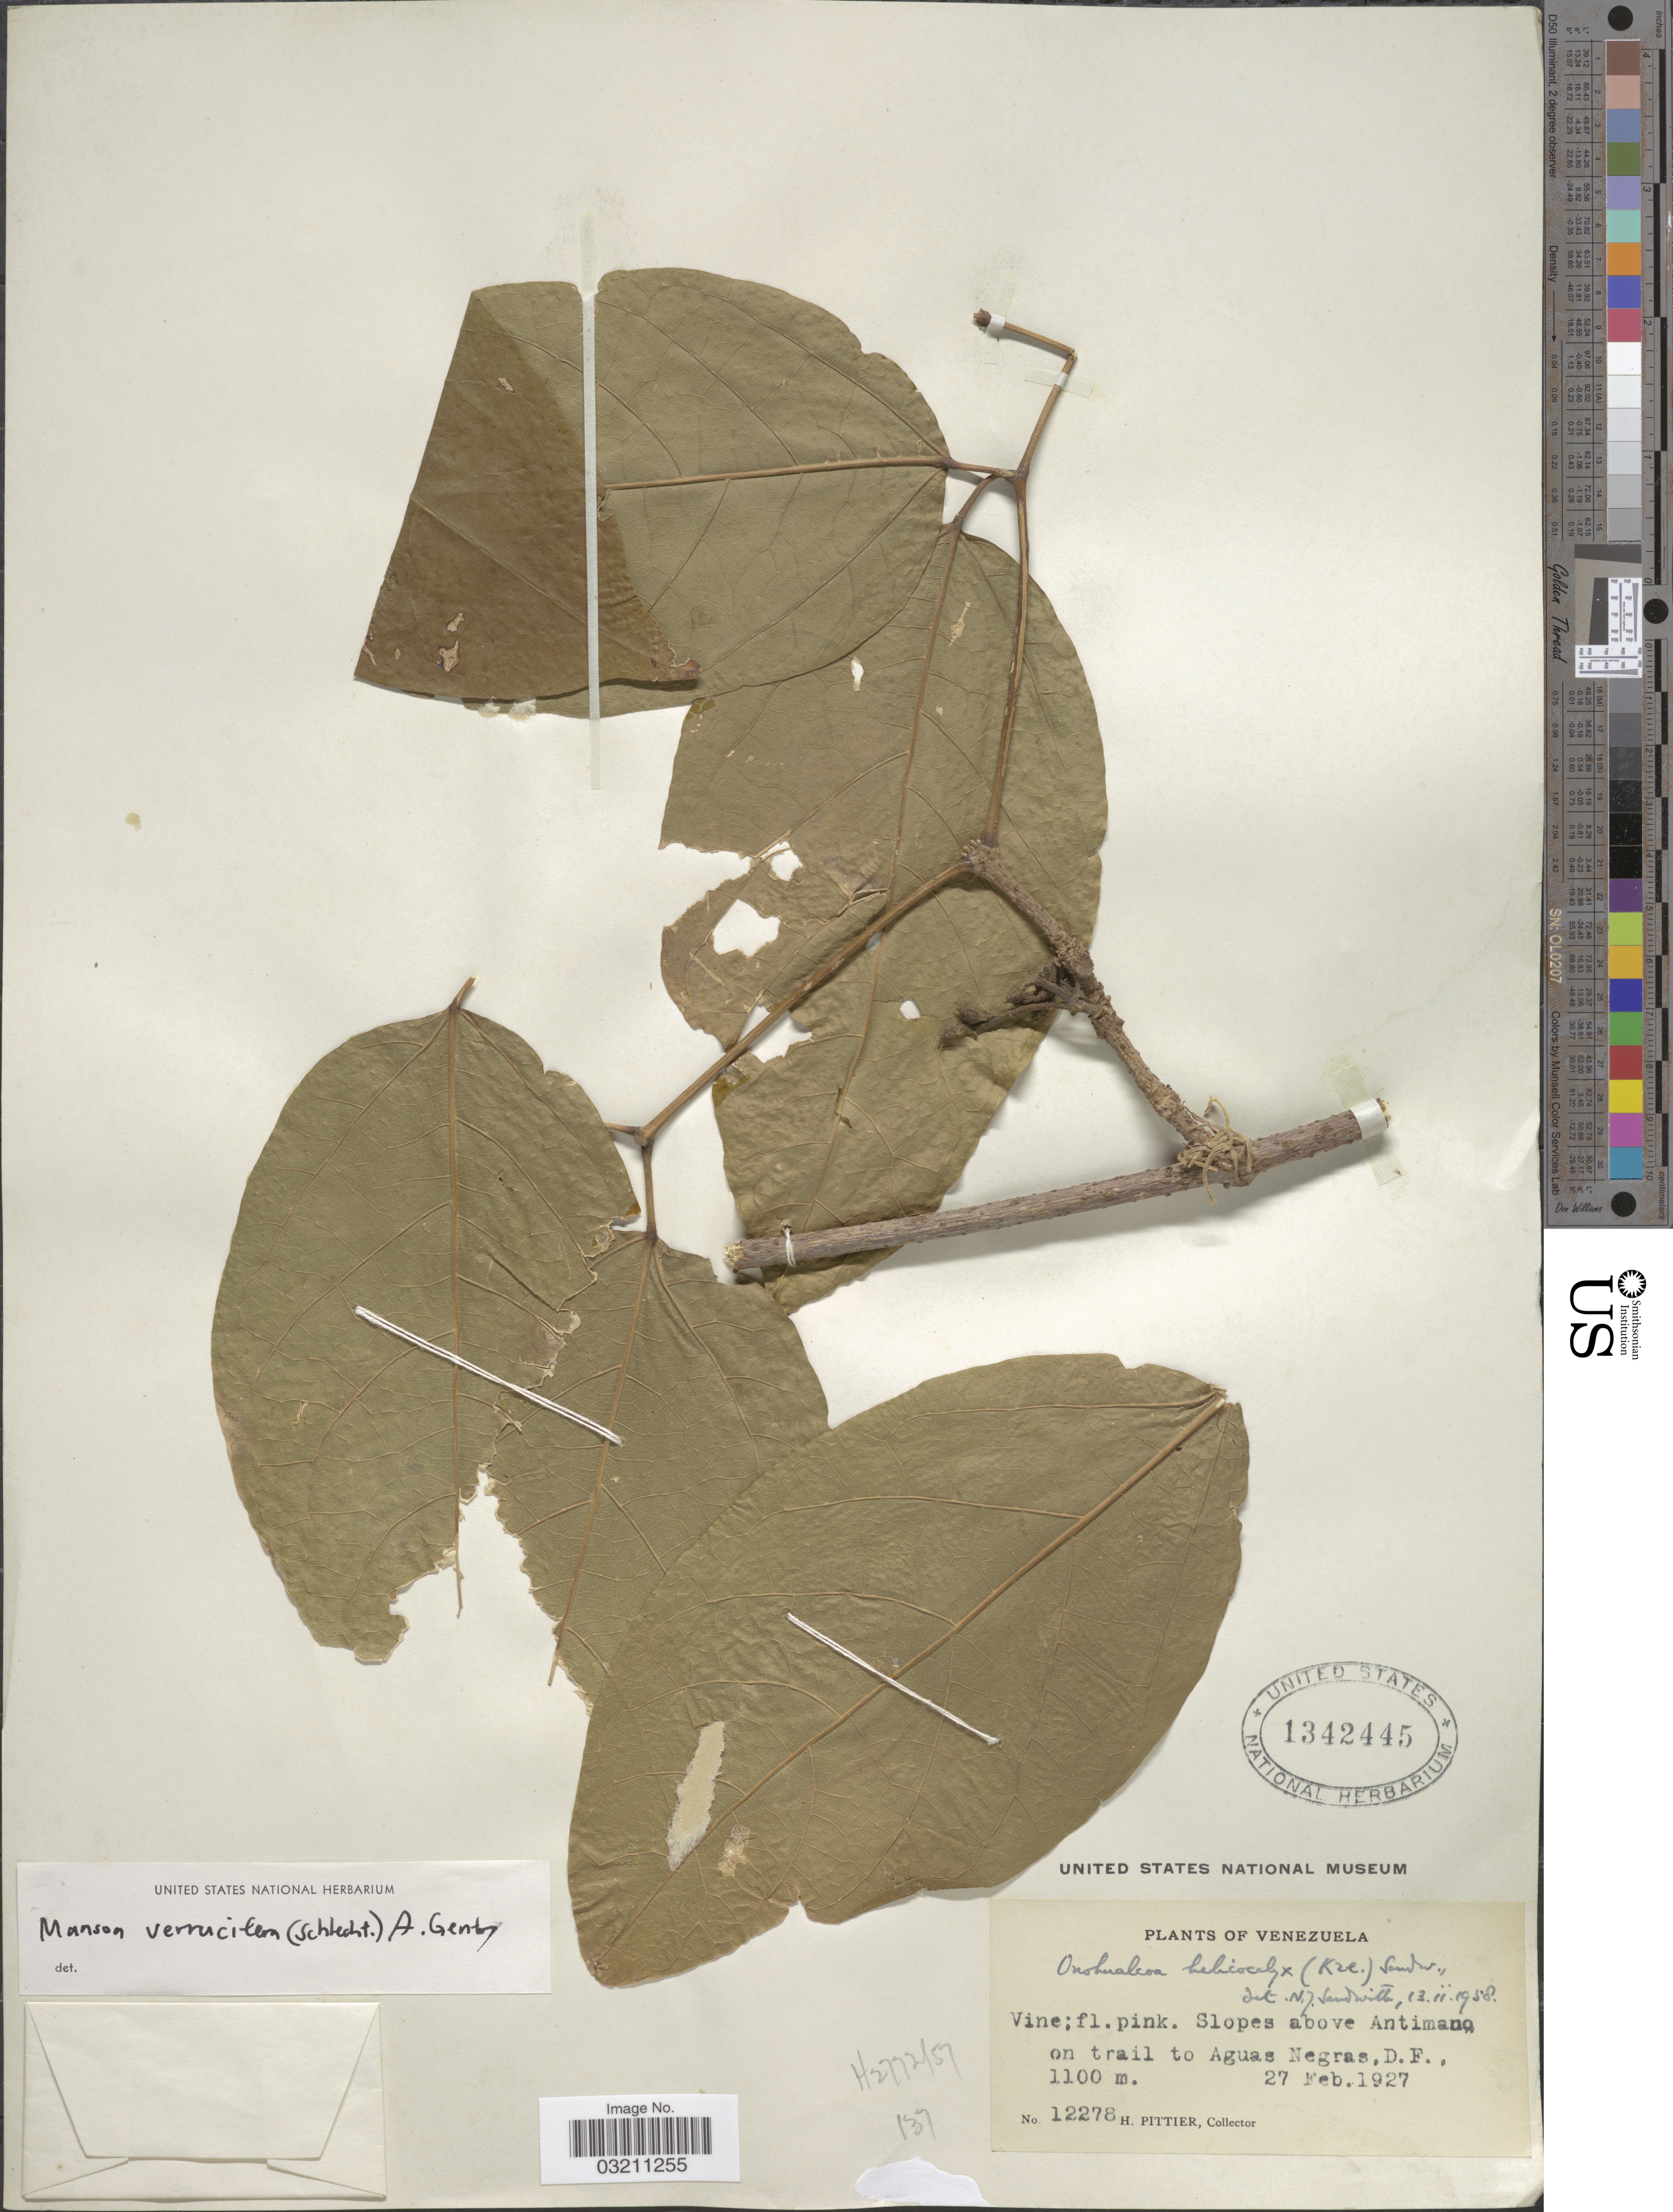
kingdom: Plantae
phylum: Tracheophyta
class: Magnoliopsida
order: Lamiales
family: Bignoniaceae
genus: Mansoa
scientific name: Mansoa verrucifera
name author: (Schltdl.) A.H. Gentry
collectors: H. F. Pittier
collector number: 12278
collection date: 1927-02-27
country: Venezuela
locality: Slopes above Antimano, on trail to Aguas Negras, D.F.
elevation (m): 1100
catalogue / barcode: US 1342445